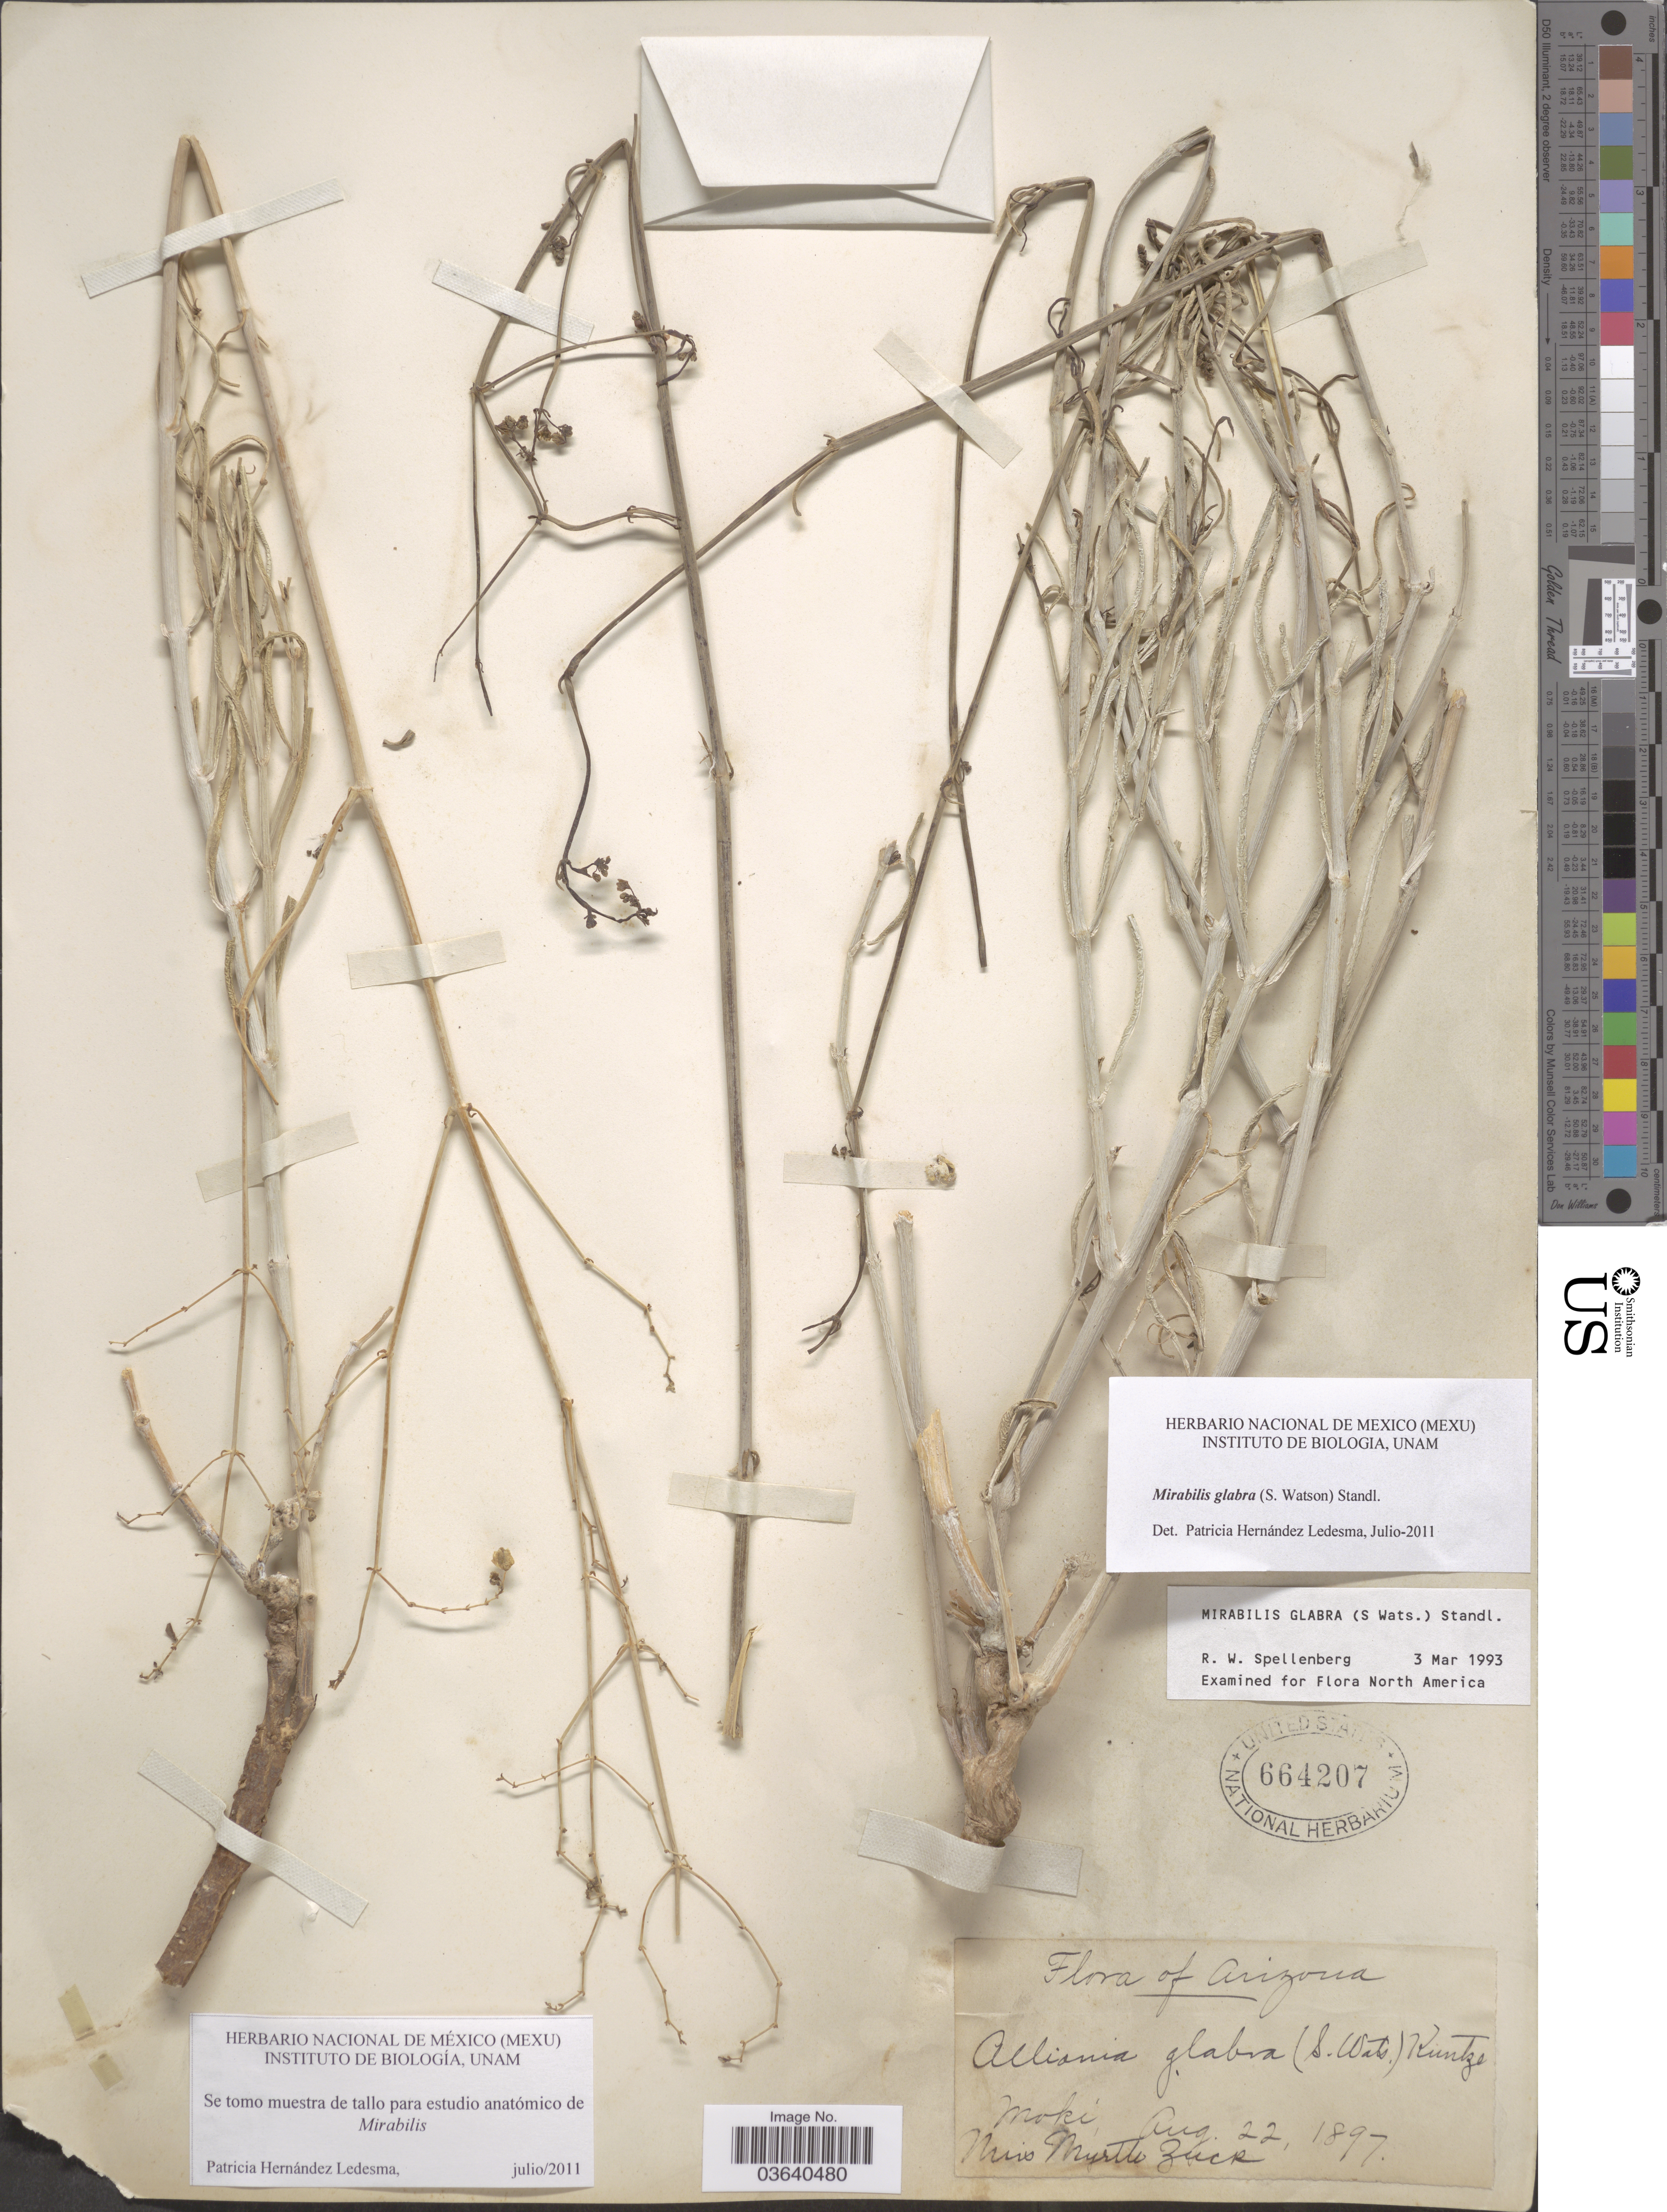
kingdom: Plantae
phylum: Tracheophyta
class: Magnoliopsida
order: Caryophyllales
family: Nyctaginaceae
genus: Mirabilis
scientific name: Mirabilis glabra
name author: (S. Watson) Standl.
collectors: M. Zuck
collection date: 1897-08-22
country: United States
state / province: Arizona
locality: Moki.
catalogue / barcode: US 664207